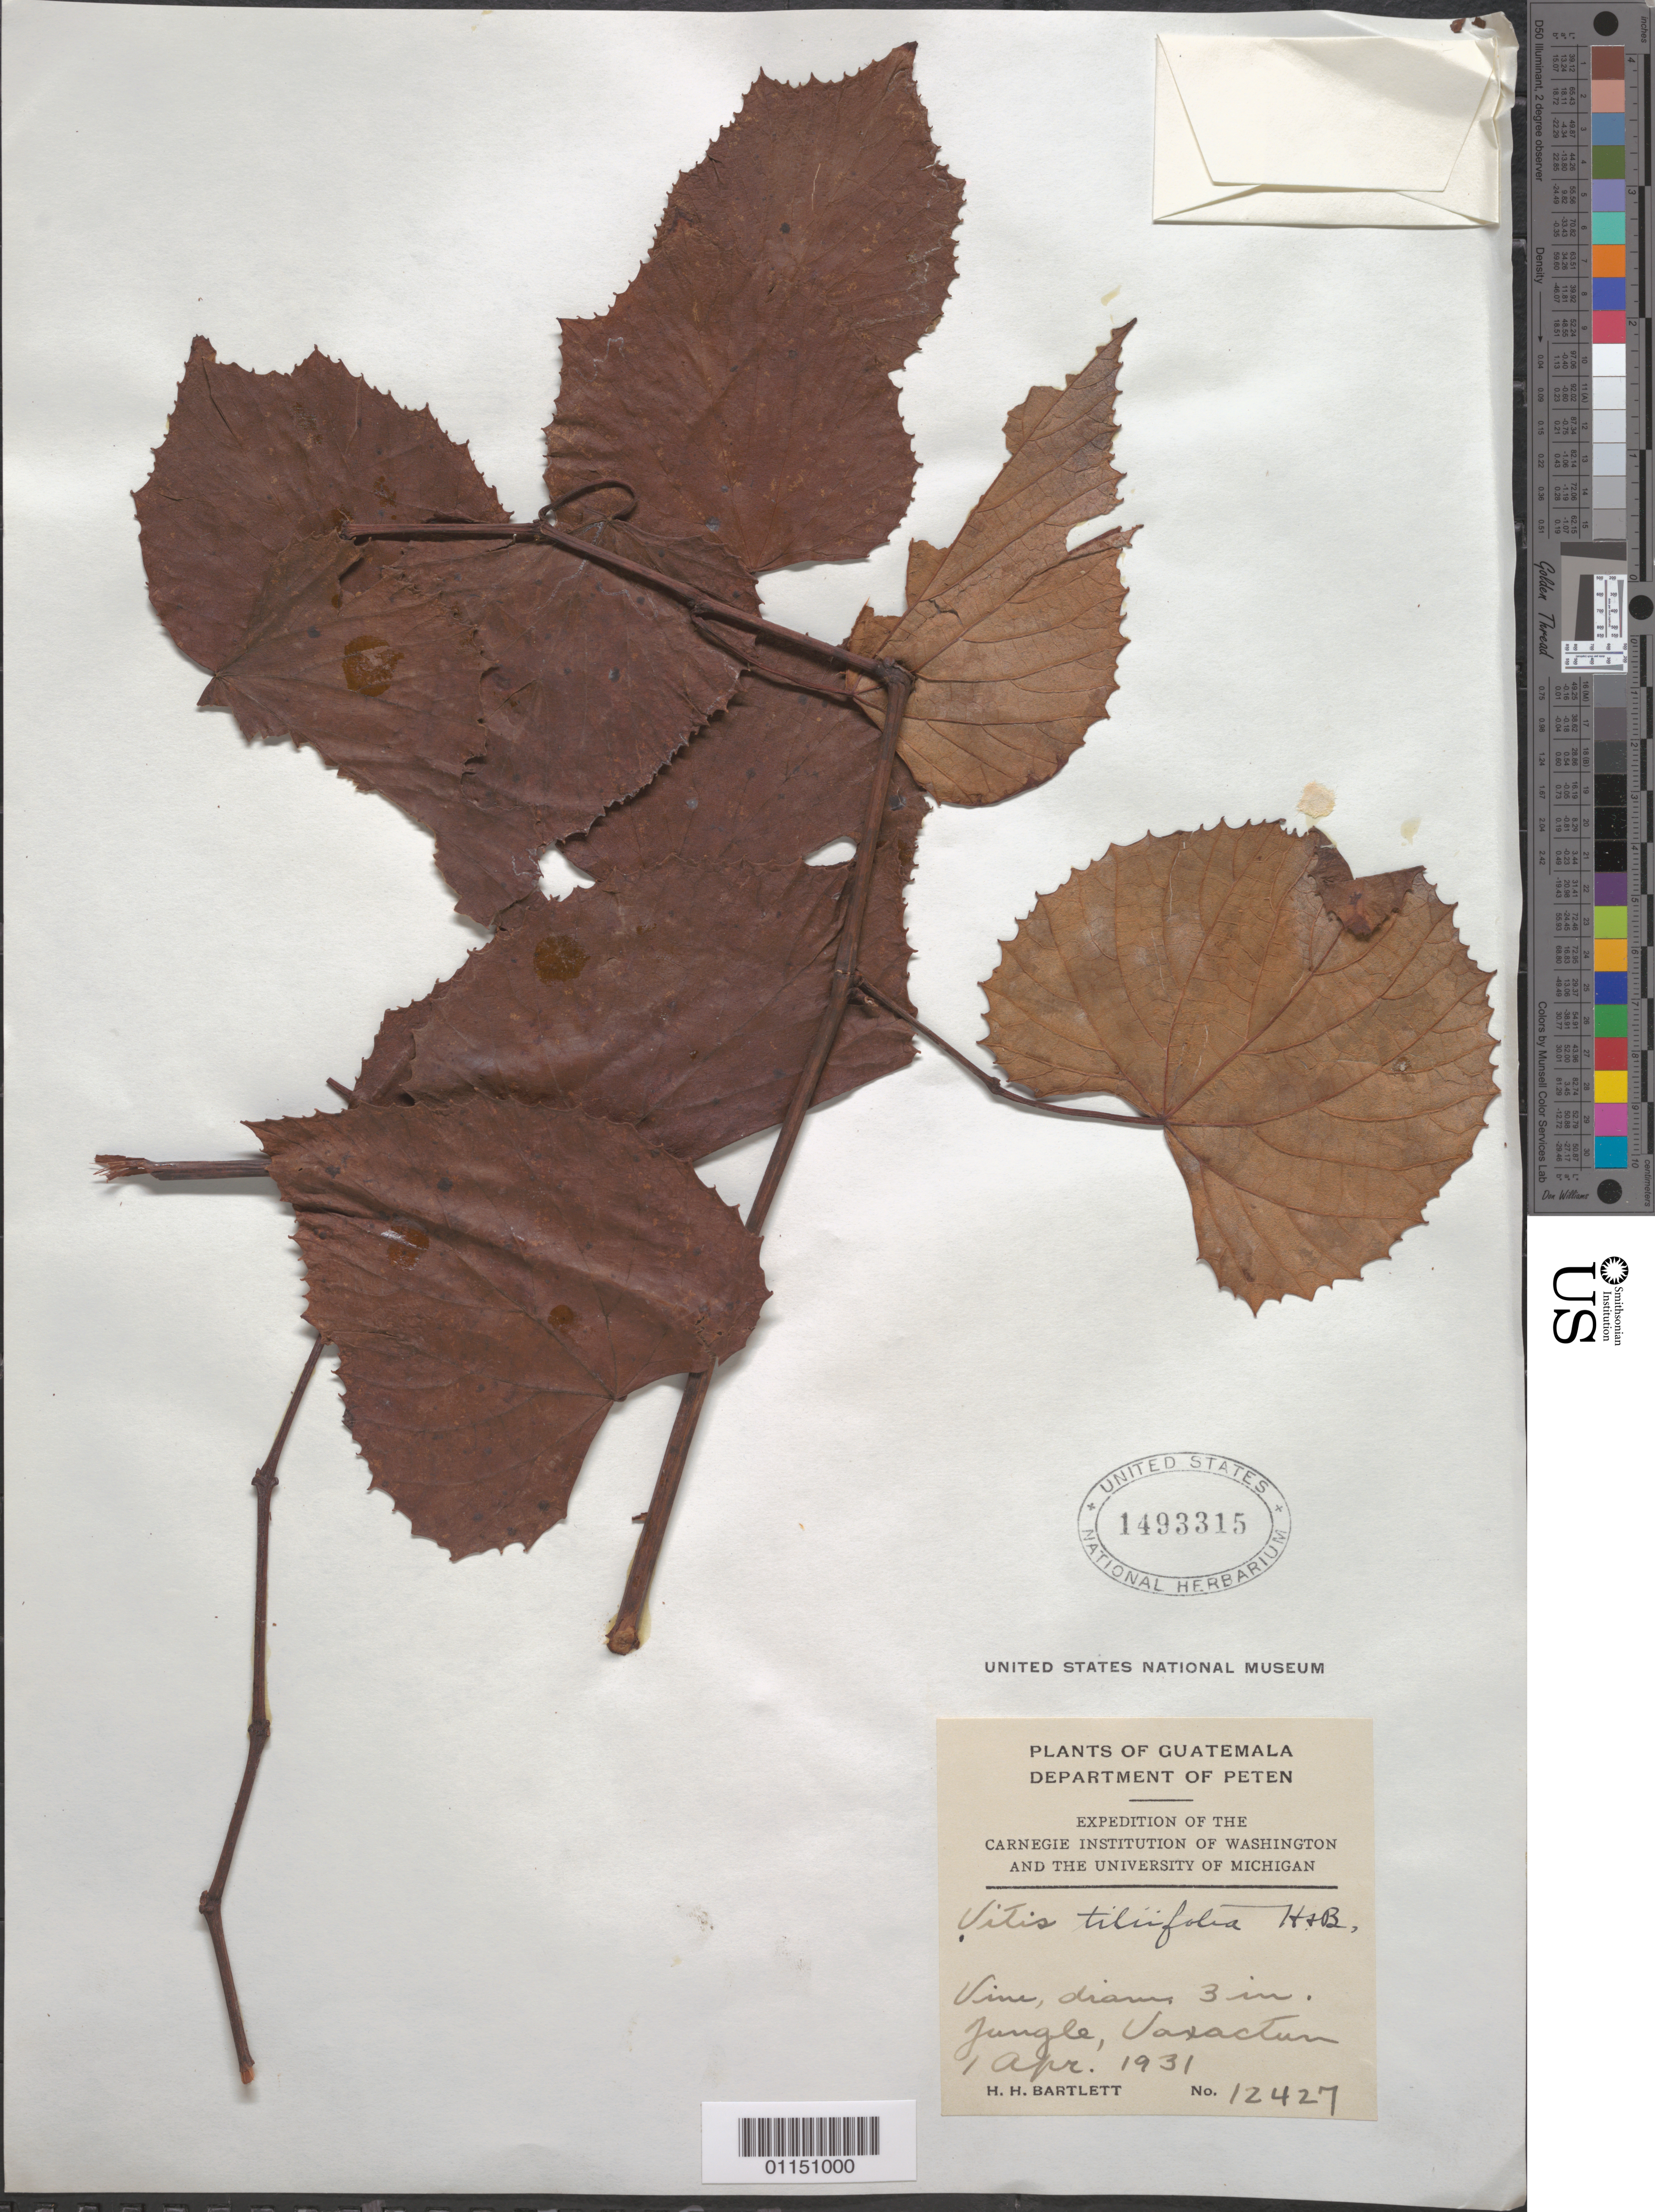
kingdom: Plantae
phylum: Tracheophyta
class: Magnoliopsida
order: Vitales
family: Vitaceae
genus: Vitis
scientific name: Vitis tiliaefolia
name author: Willd.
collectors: H. H. Bartlett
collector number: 12427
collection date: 1931-04-01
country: Guatemala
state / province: El Petén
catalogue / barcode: US 1493315